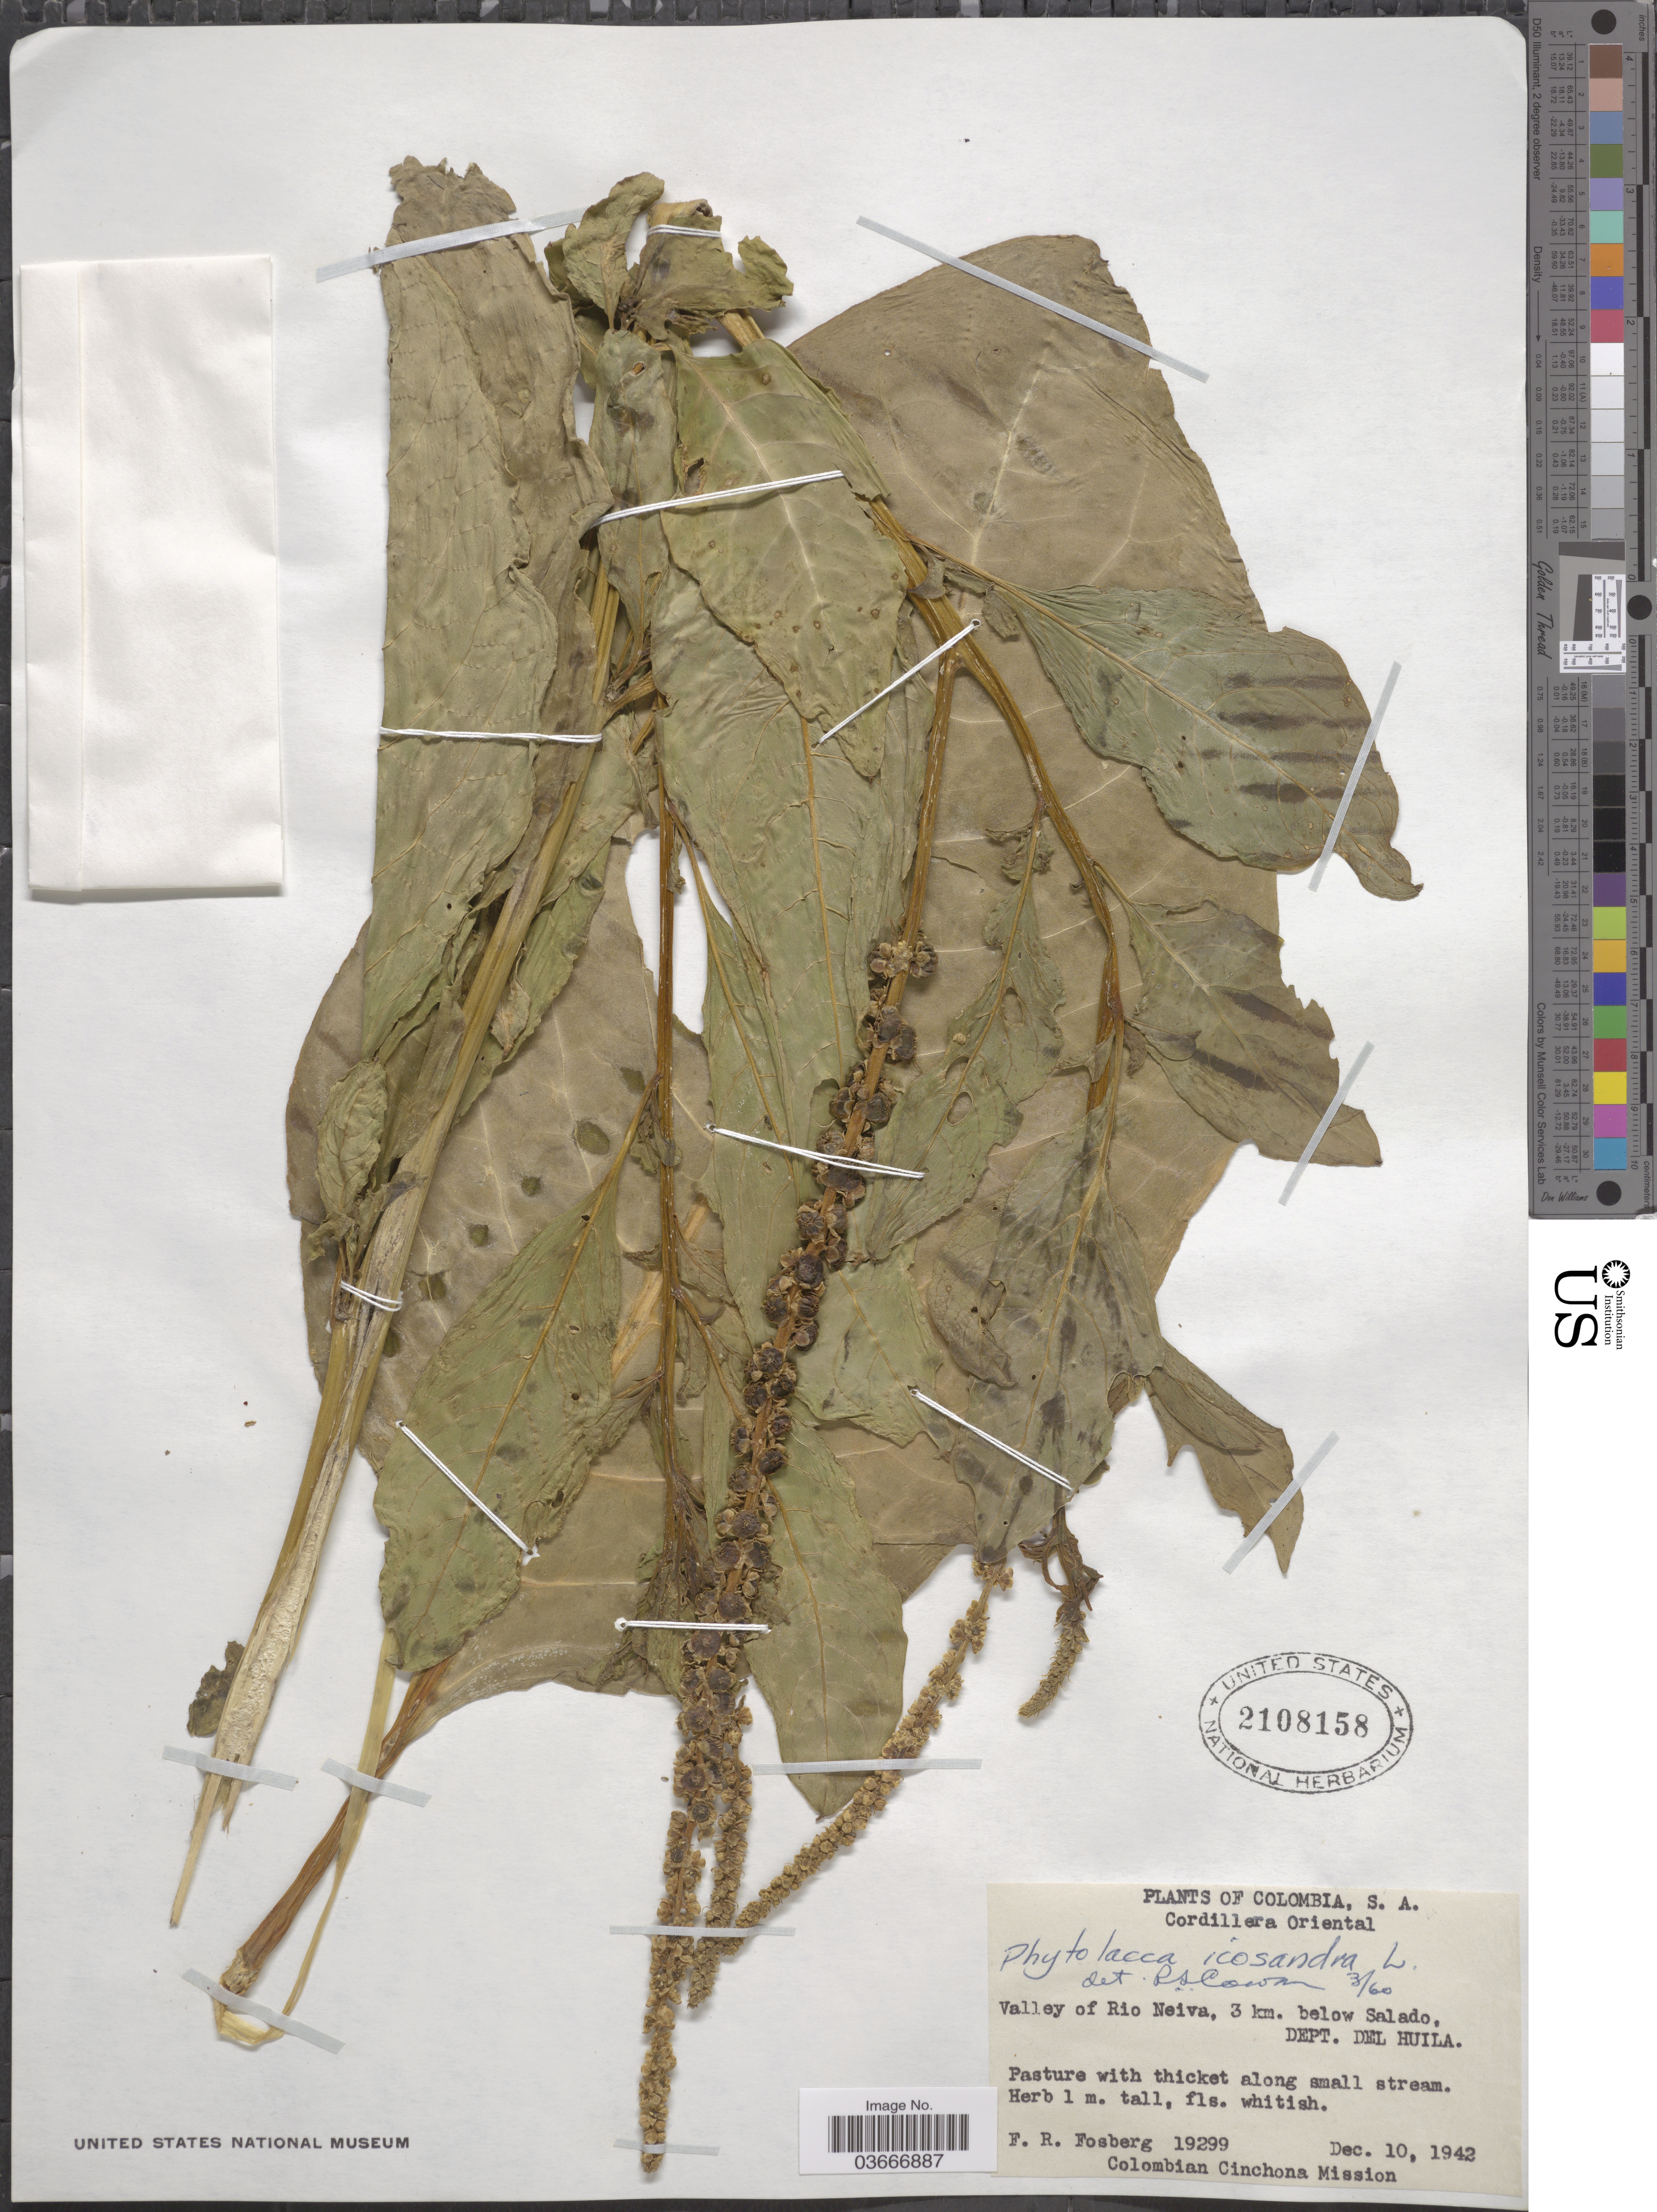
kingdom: Plantae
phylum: Tracheophyta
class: Magnoliopsida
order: Caryophyllales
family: Phytolaccaceae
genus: Phytolacca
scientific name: Phytolacca icosandra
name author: L.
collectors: F. R. Fosberg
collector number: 19299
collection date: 1942-12-10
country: Colombia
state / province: Huila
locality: Cordillera Oriental. Valley of Rio Neiva, 3 km. below Salado, Dept. del Huila.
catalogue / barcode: US 2108158